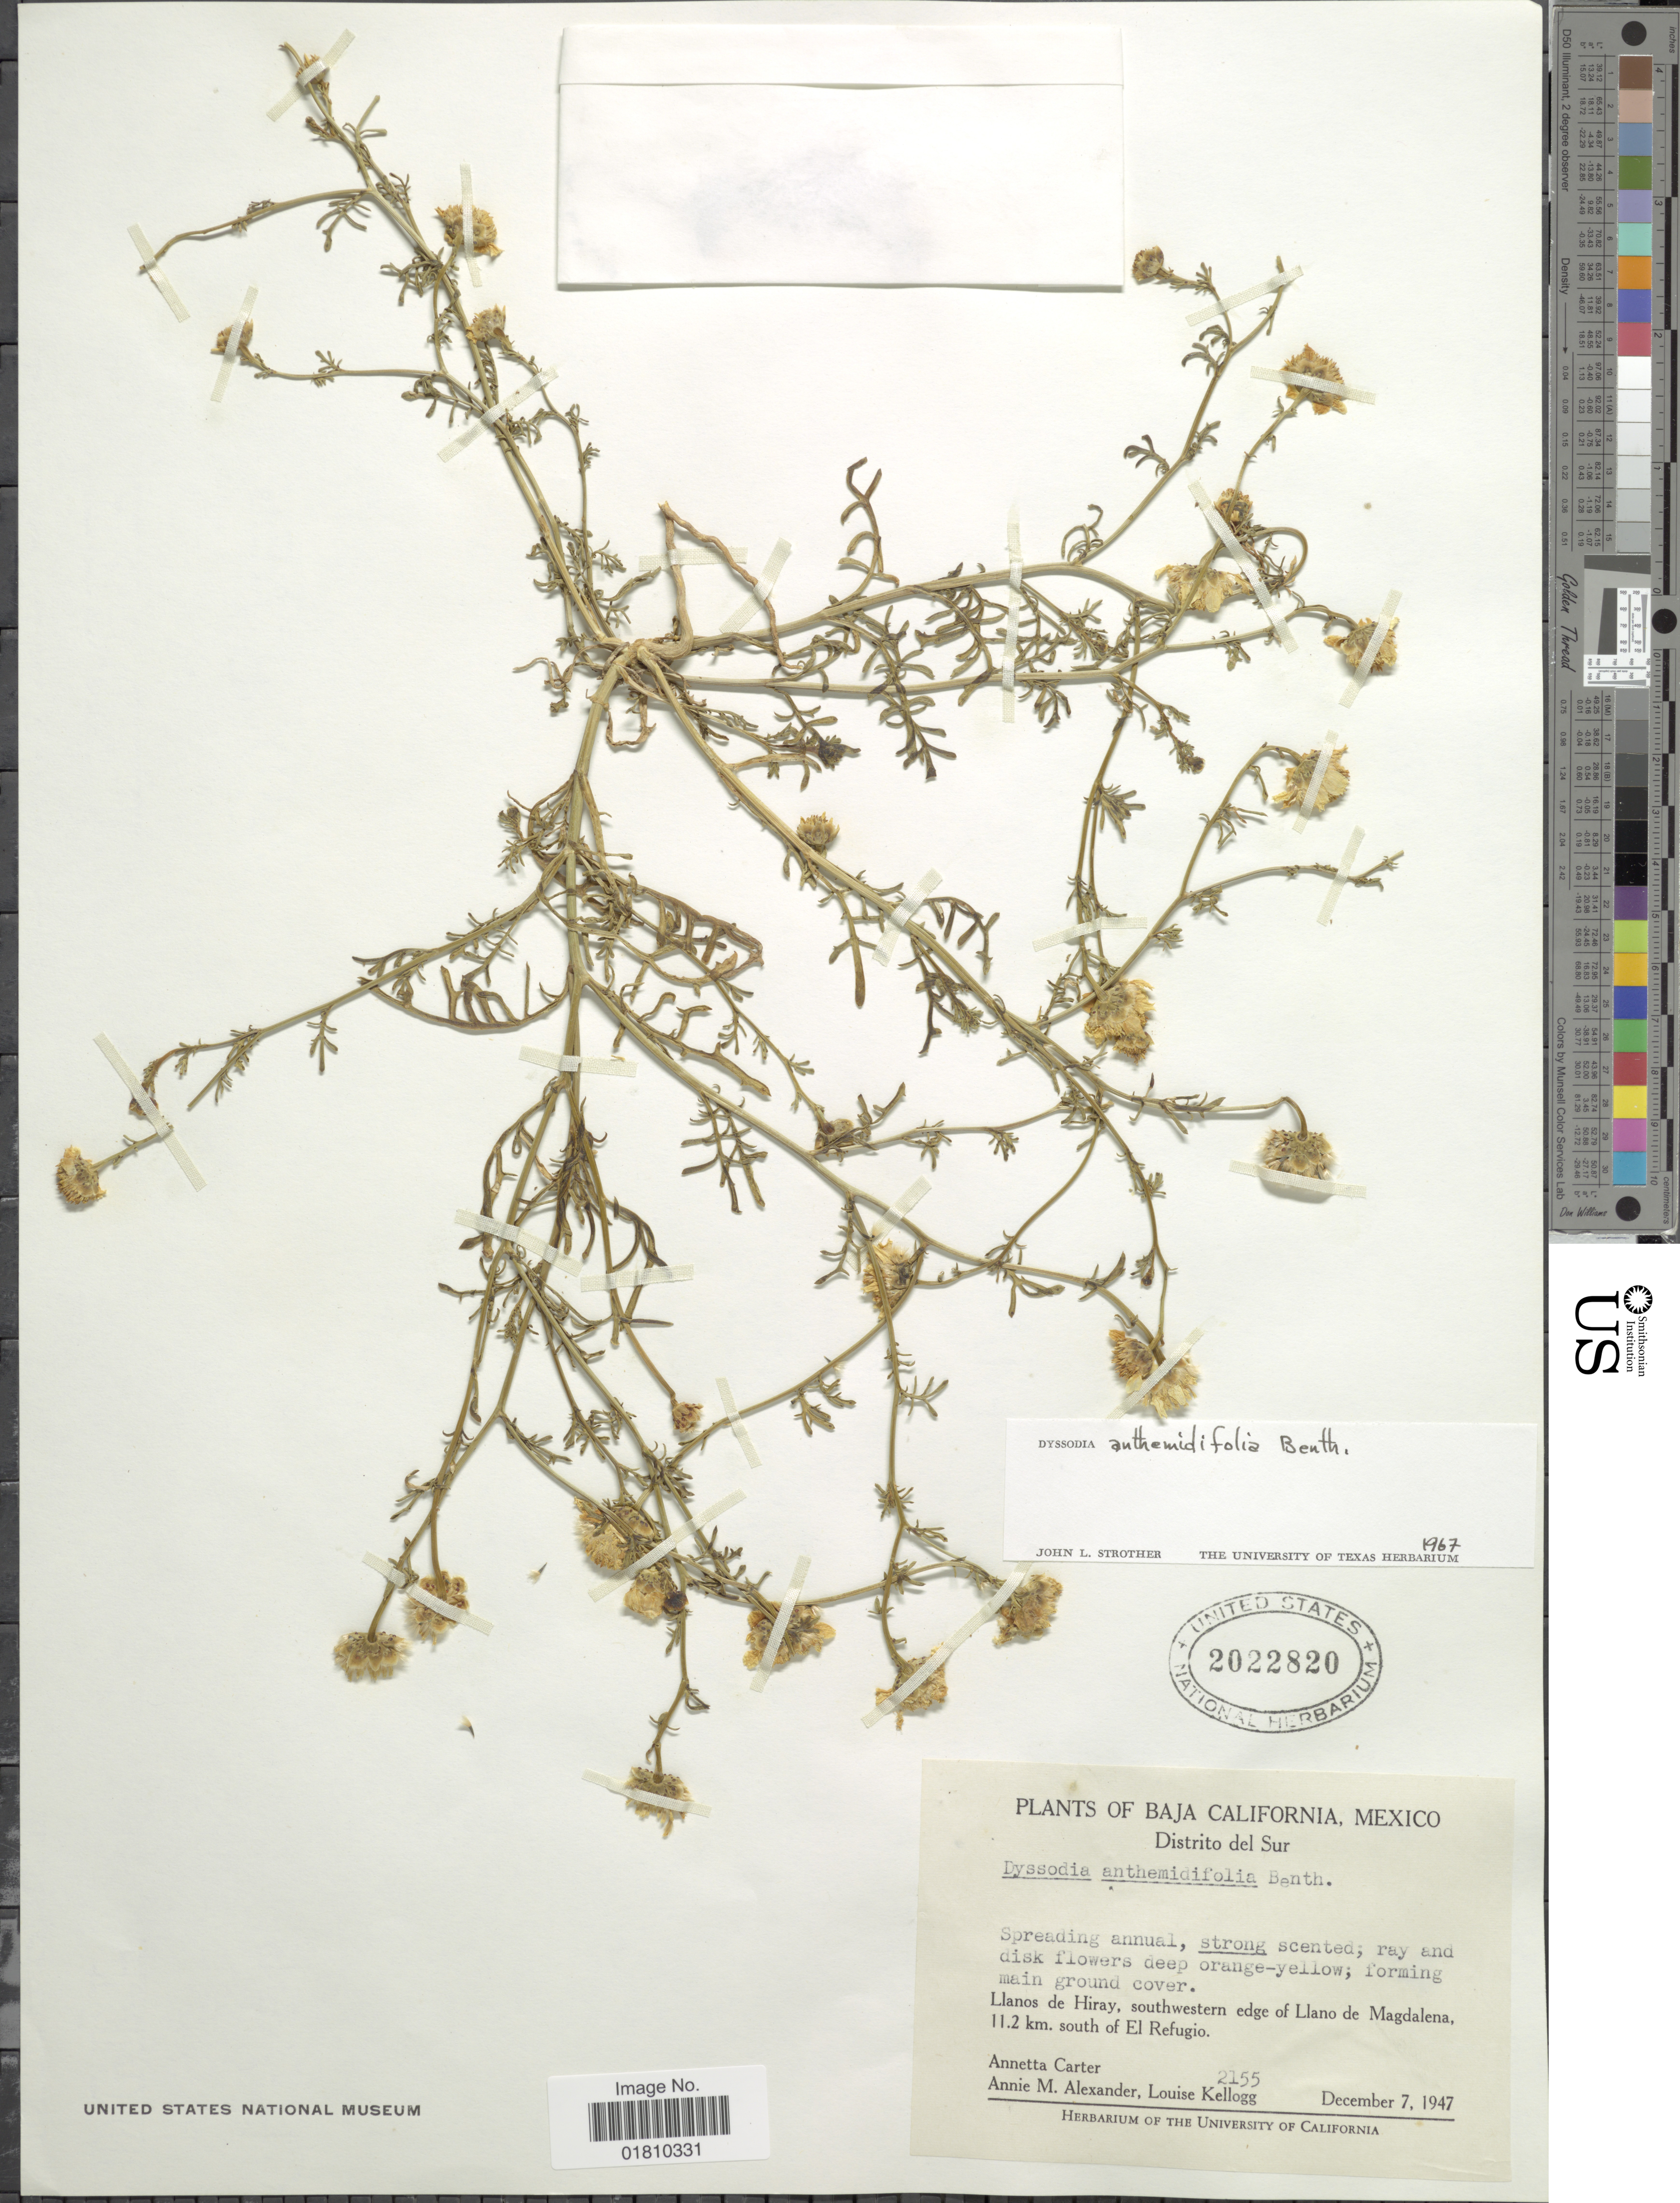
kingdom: Plantae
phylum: Tracheophyta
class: Magnoliopsida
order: Asterales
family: Asteraceae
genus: Boeberastrum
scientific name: Boeberastrum anthemidifolium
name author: Rydb.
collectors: A. Carter, A. M. Alexander & K. Kellogg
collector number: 2155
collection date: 1947-12-07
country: Mexico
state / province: Baja California Sur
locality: Distrito del Sur, main ground cover, Llanos de Hiray, southwestern edge of Llano de Magdalena, 11.2 km. south of El Refugio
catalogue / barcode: US 2022820